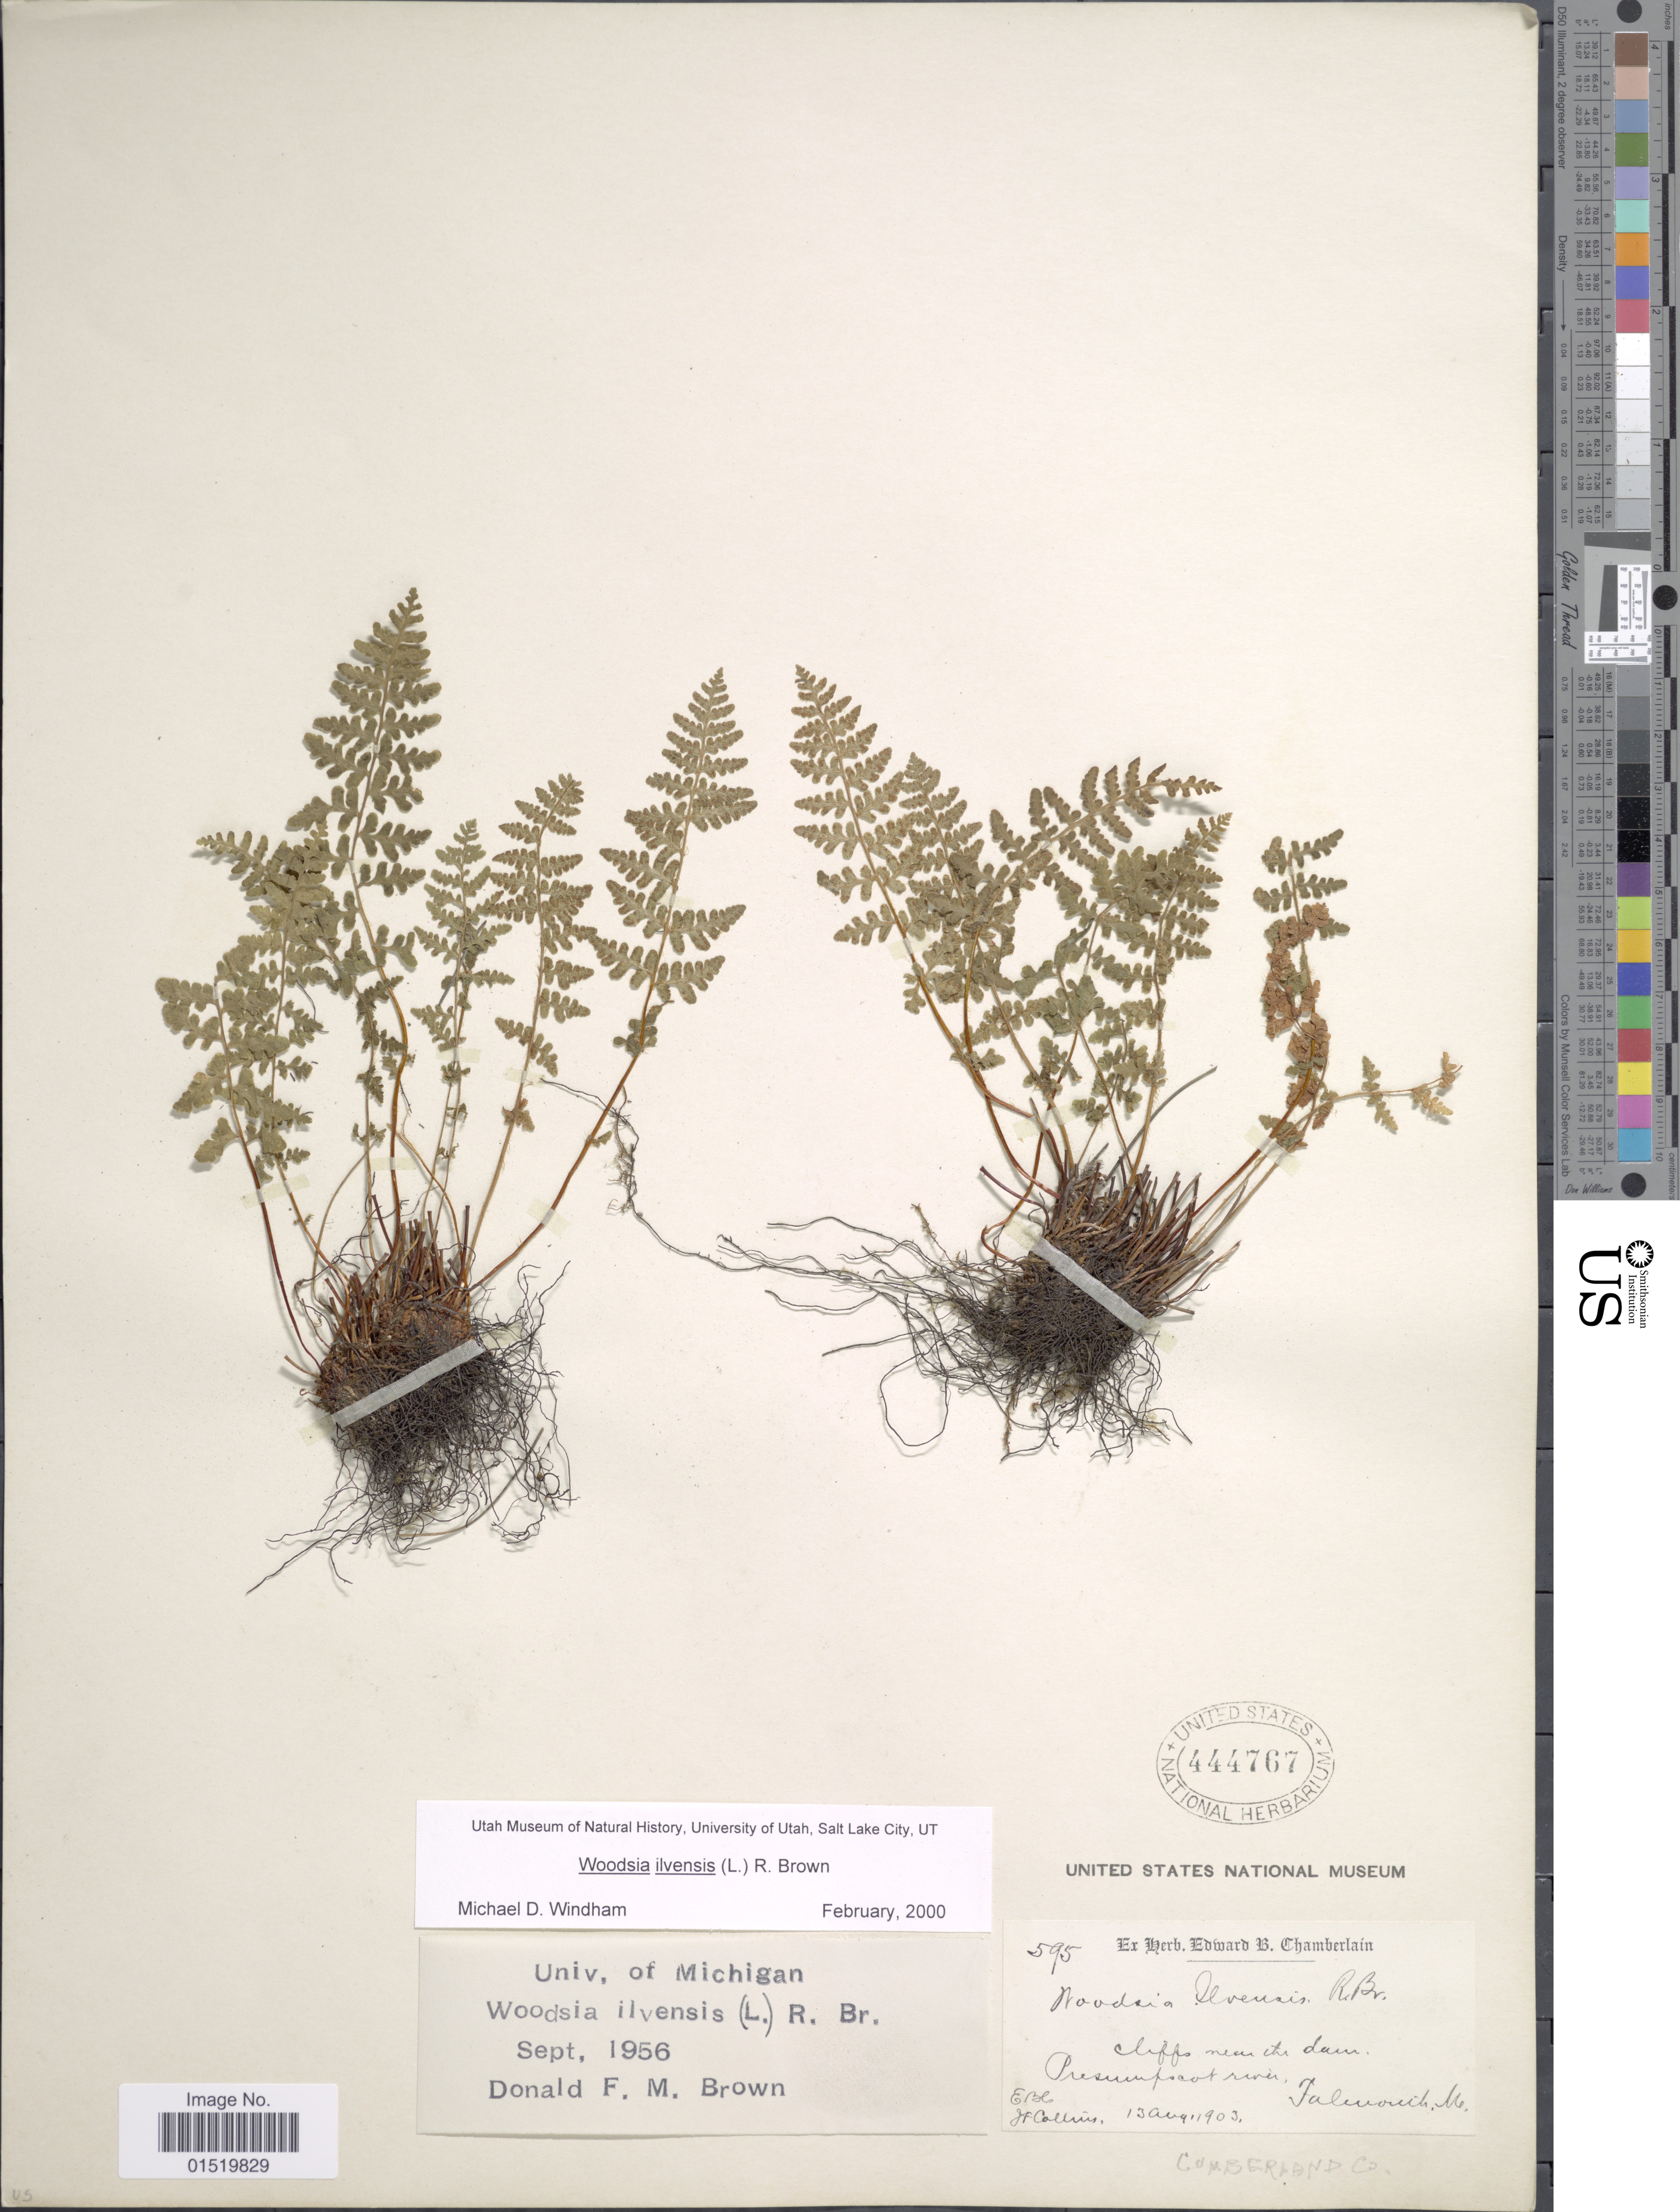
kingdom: Plantae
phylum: Tracheophyta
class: Polypodiopsida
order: Polypodiales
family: Woodsiaceae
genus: Woodsia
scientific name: Woodsia ilvensis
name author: (L.) R. Br.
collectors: E. Chamberlain & J. Collins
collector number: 595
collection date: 1903-08-13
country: United States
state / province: Maine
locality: Cliffs near the dam. Presumpscot river, Falmouth.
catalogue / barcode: US 444767